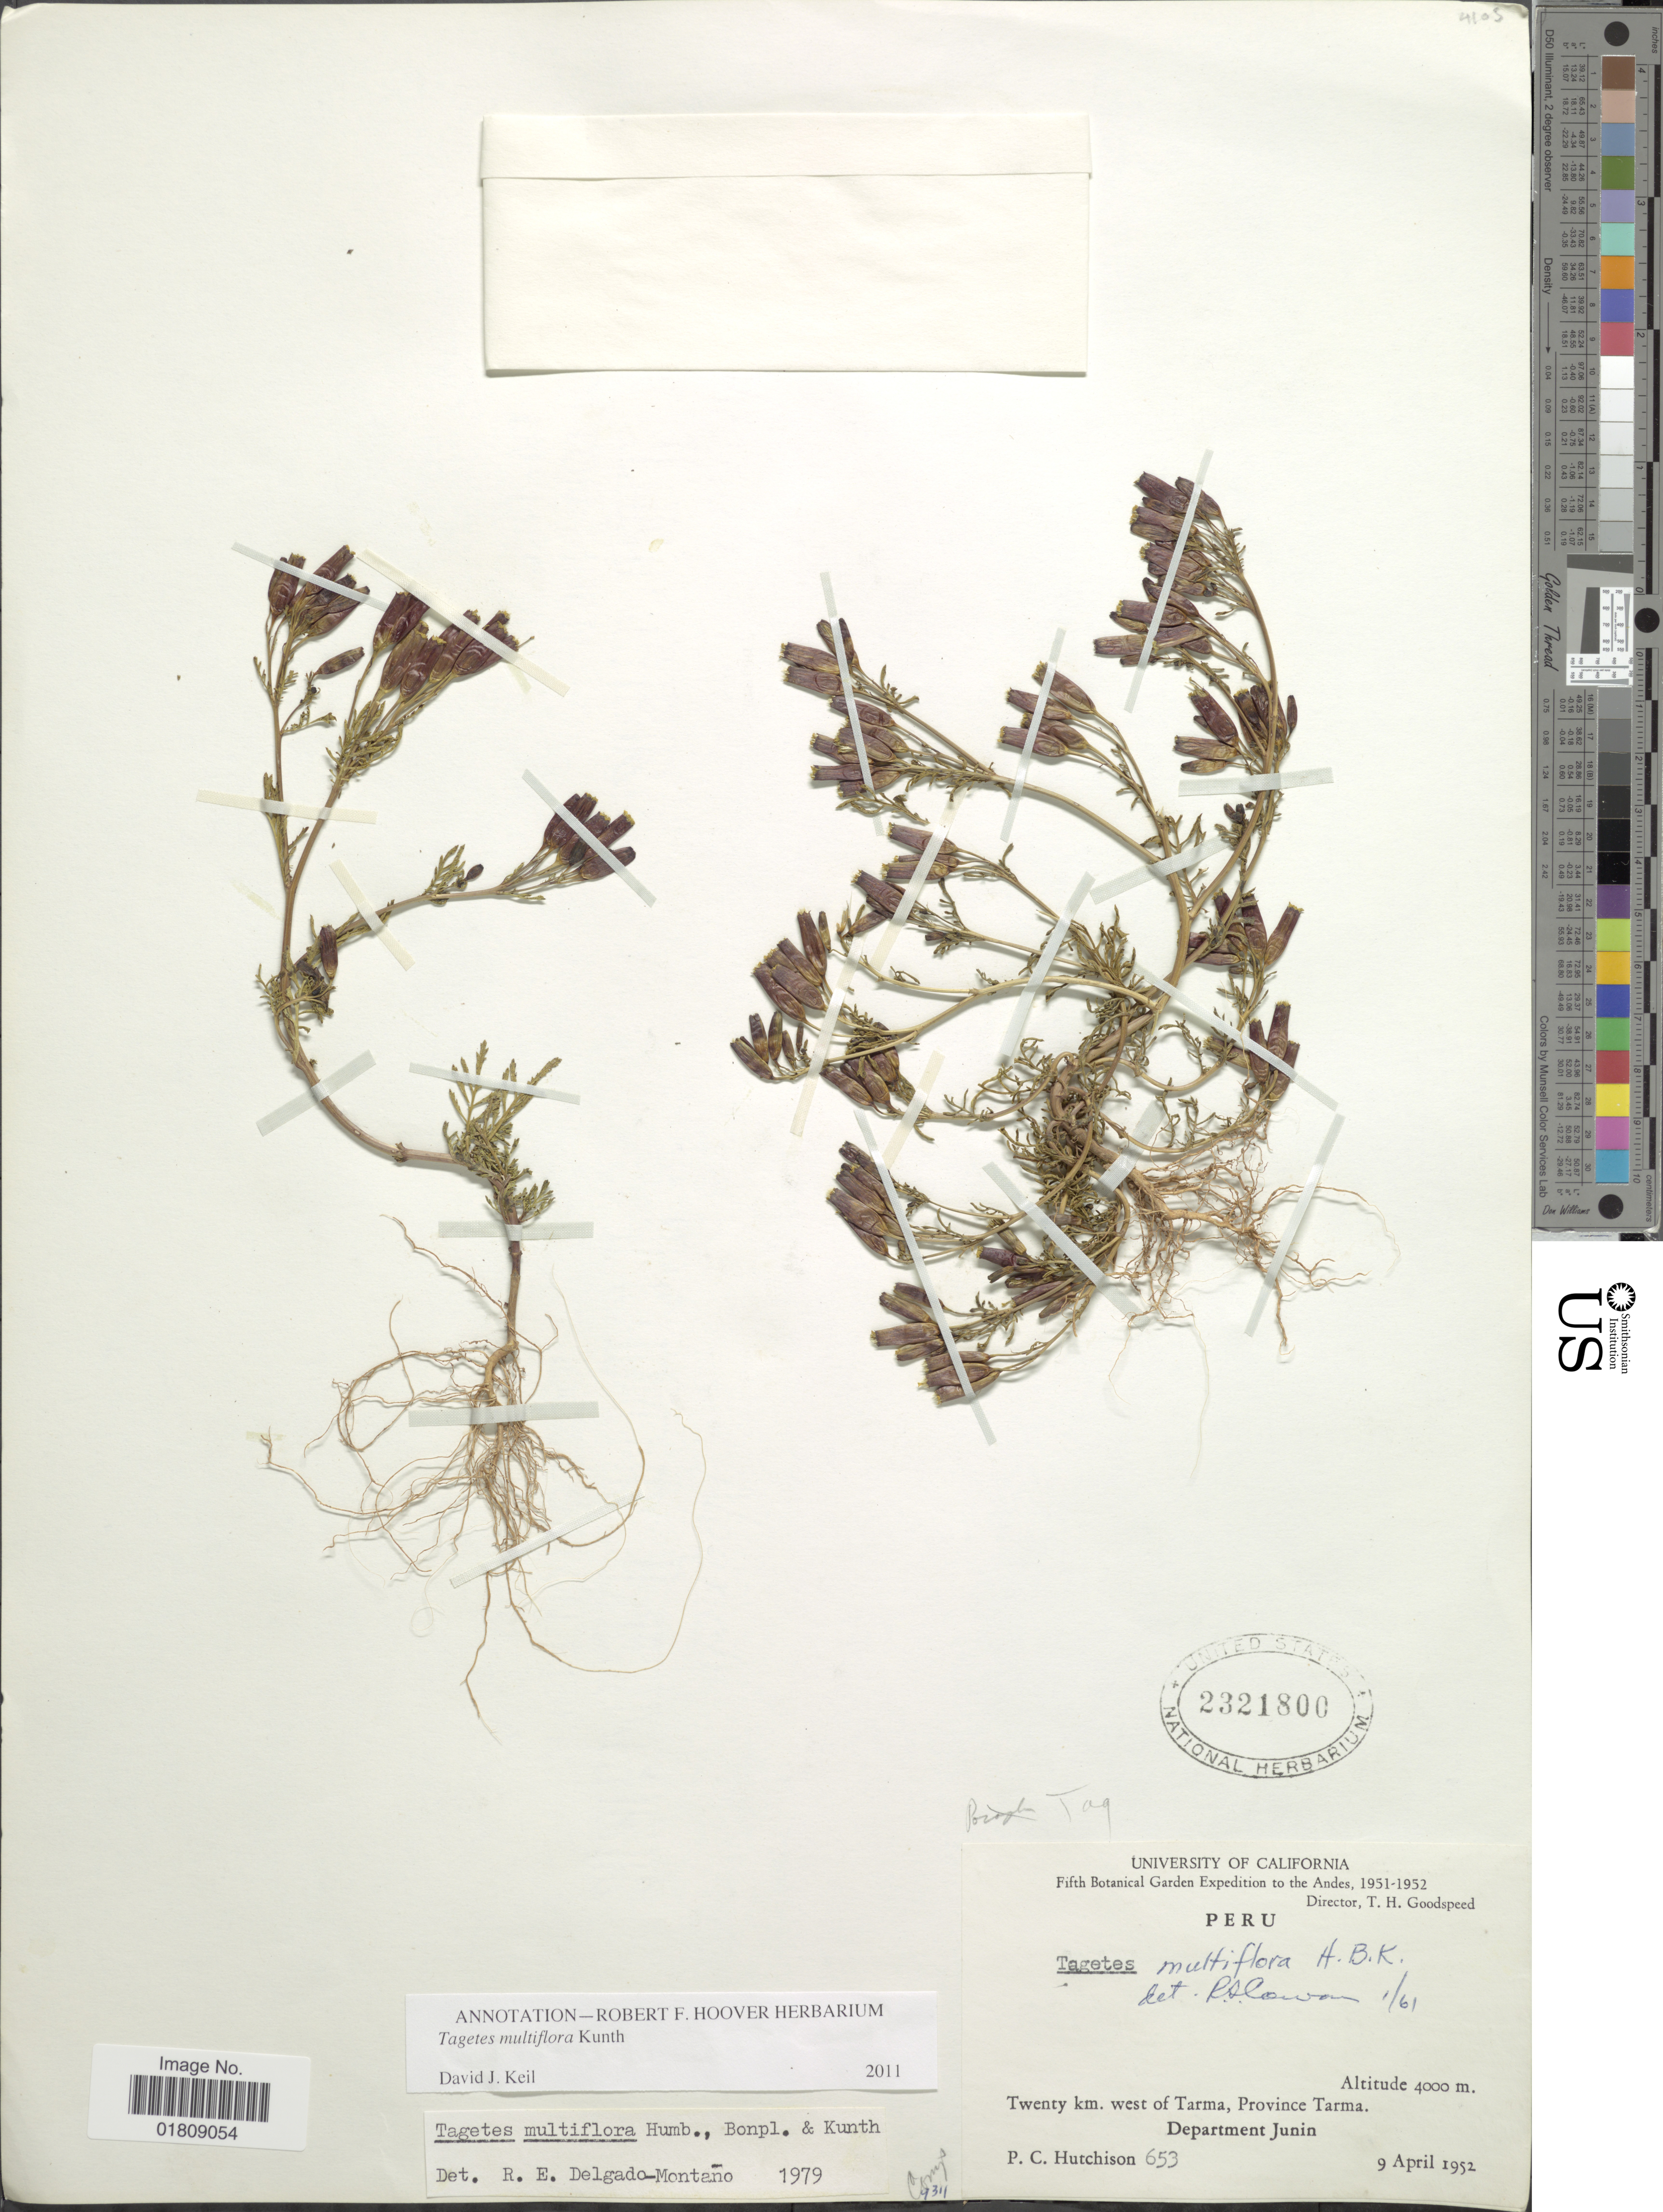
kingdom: Plantae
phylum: Tracheophyta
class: Magnoliopsida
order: Asterales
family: Asteraceae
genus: Tagetes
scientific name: Tagetes multiflora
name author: Kunth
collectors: P. C. Hutchison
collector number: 653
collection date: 1952-04-09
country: Peru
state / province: Junín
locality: Andes, Twenty km west of Tarma, Province Tarma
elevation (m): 4000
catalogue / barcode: US 2321800